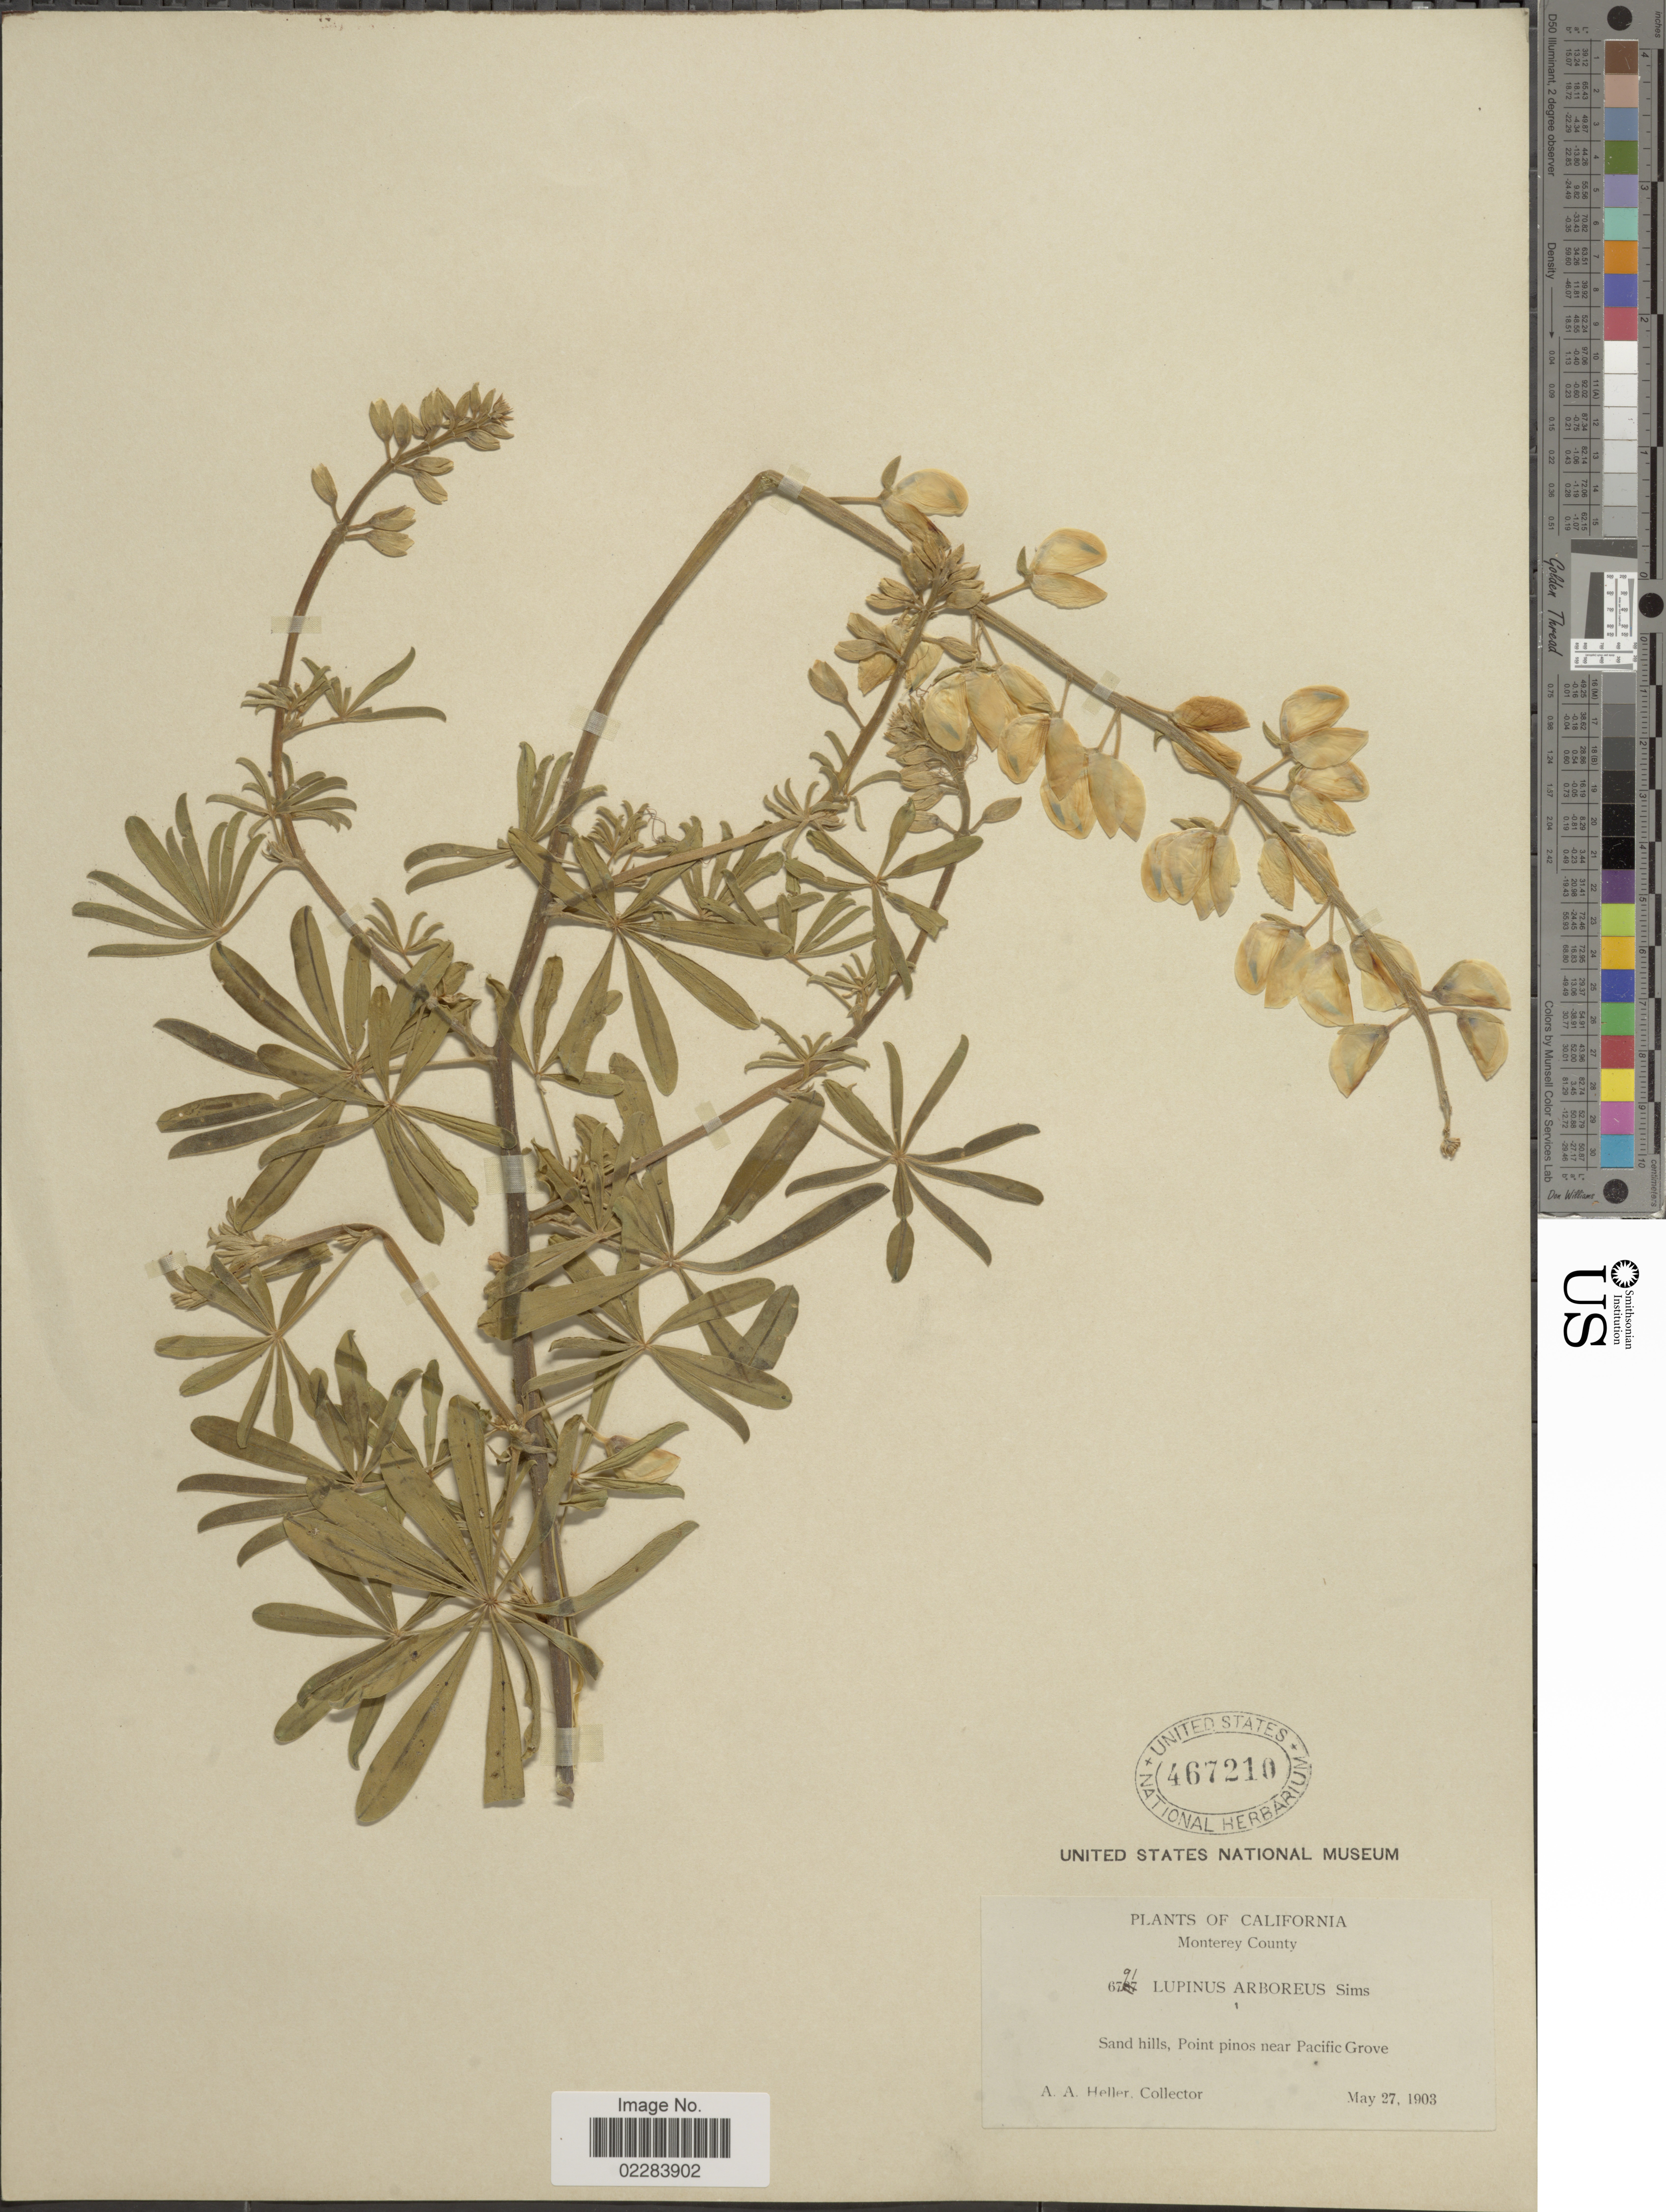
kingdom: Plantae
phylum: Tracheophyta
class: Magnoliopsida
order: Fabales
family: Fabaceae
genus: Lupinus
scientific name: Lupinus arboreus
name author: Sims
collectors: A. A. Heller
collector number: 6791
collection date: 1903-05-27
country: United States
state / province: California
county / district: Monterey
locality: Montery County.Sand hills, Point pinos near Pacific Grove.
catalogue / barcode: US 467210